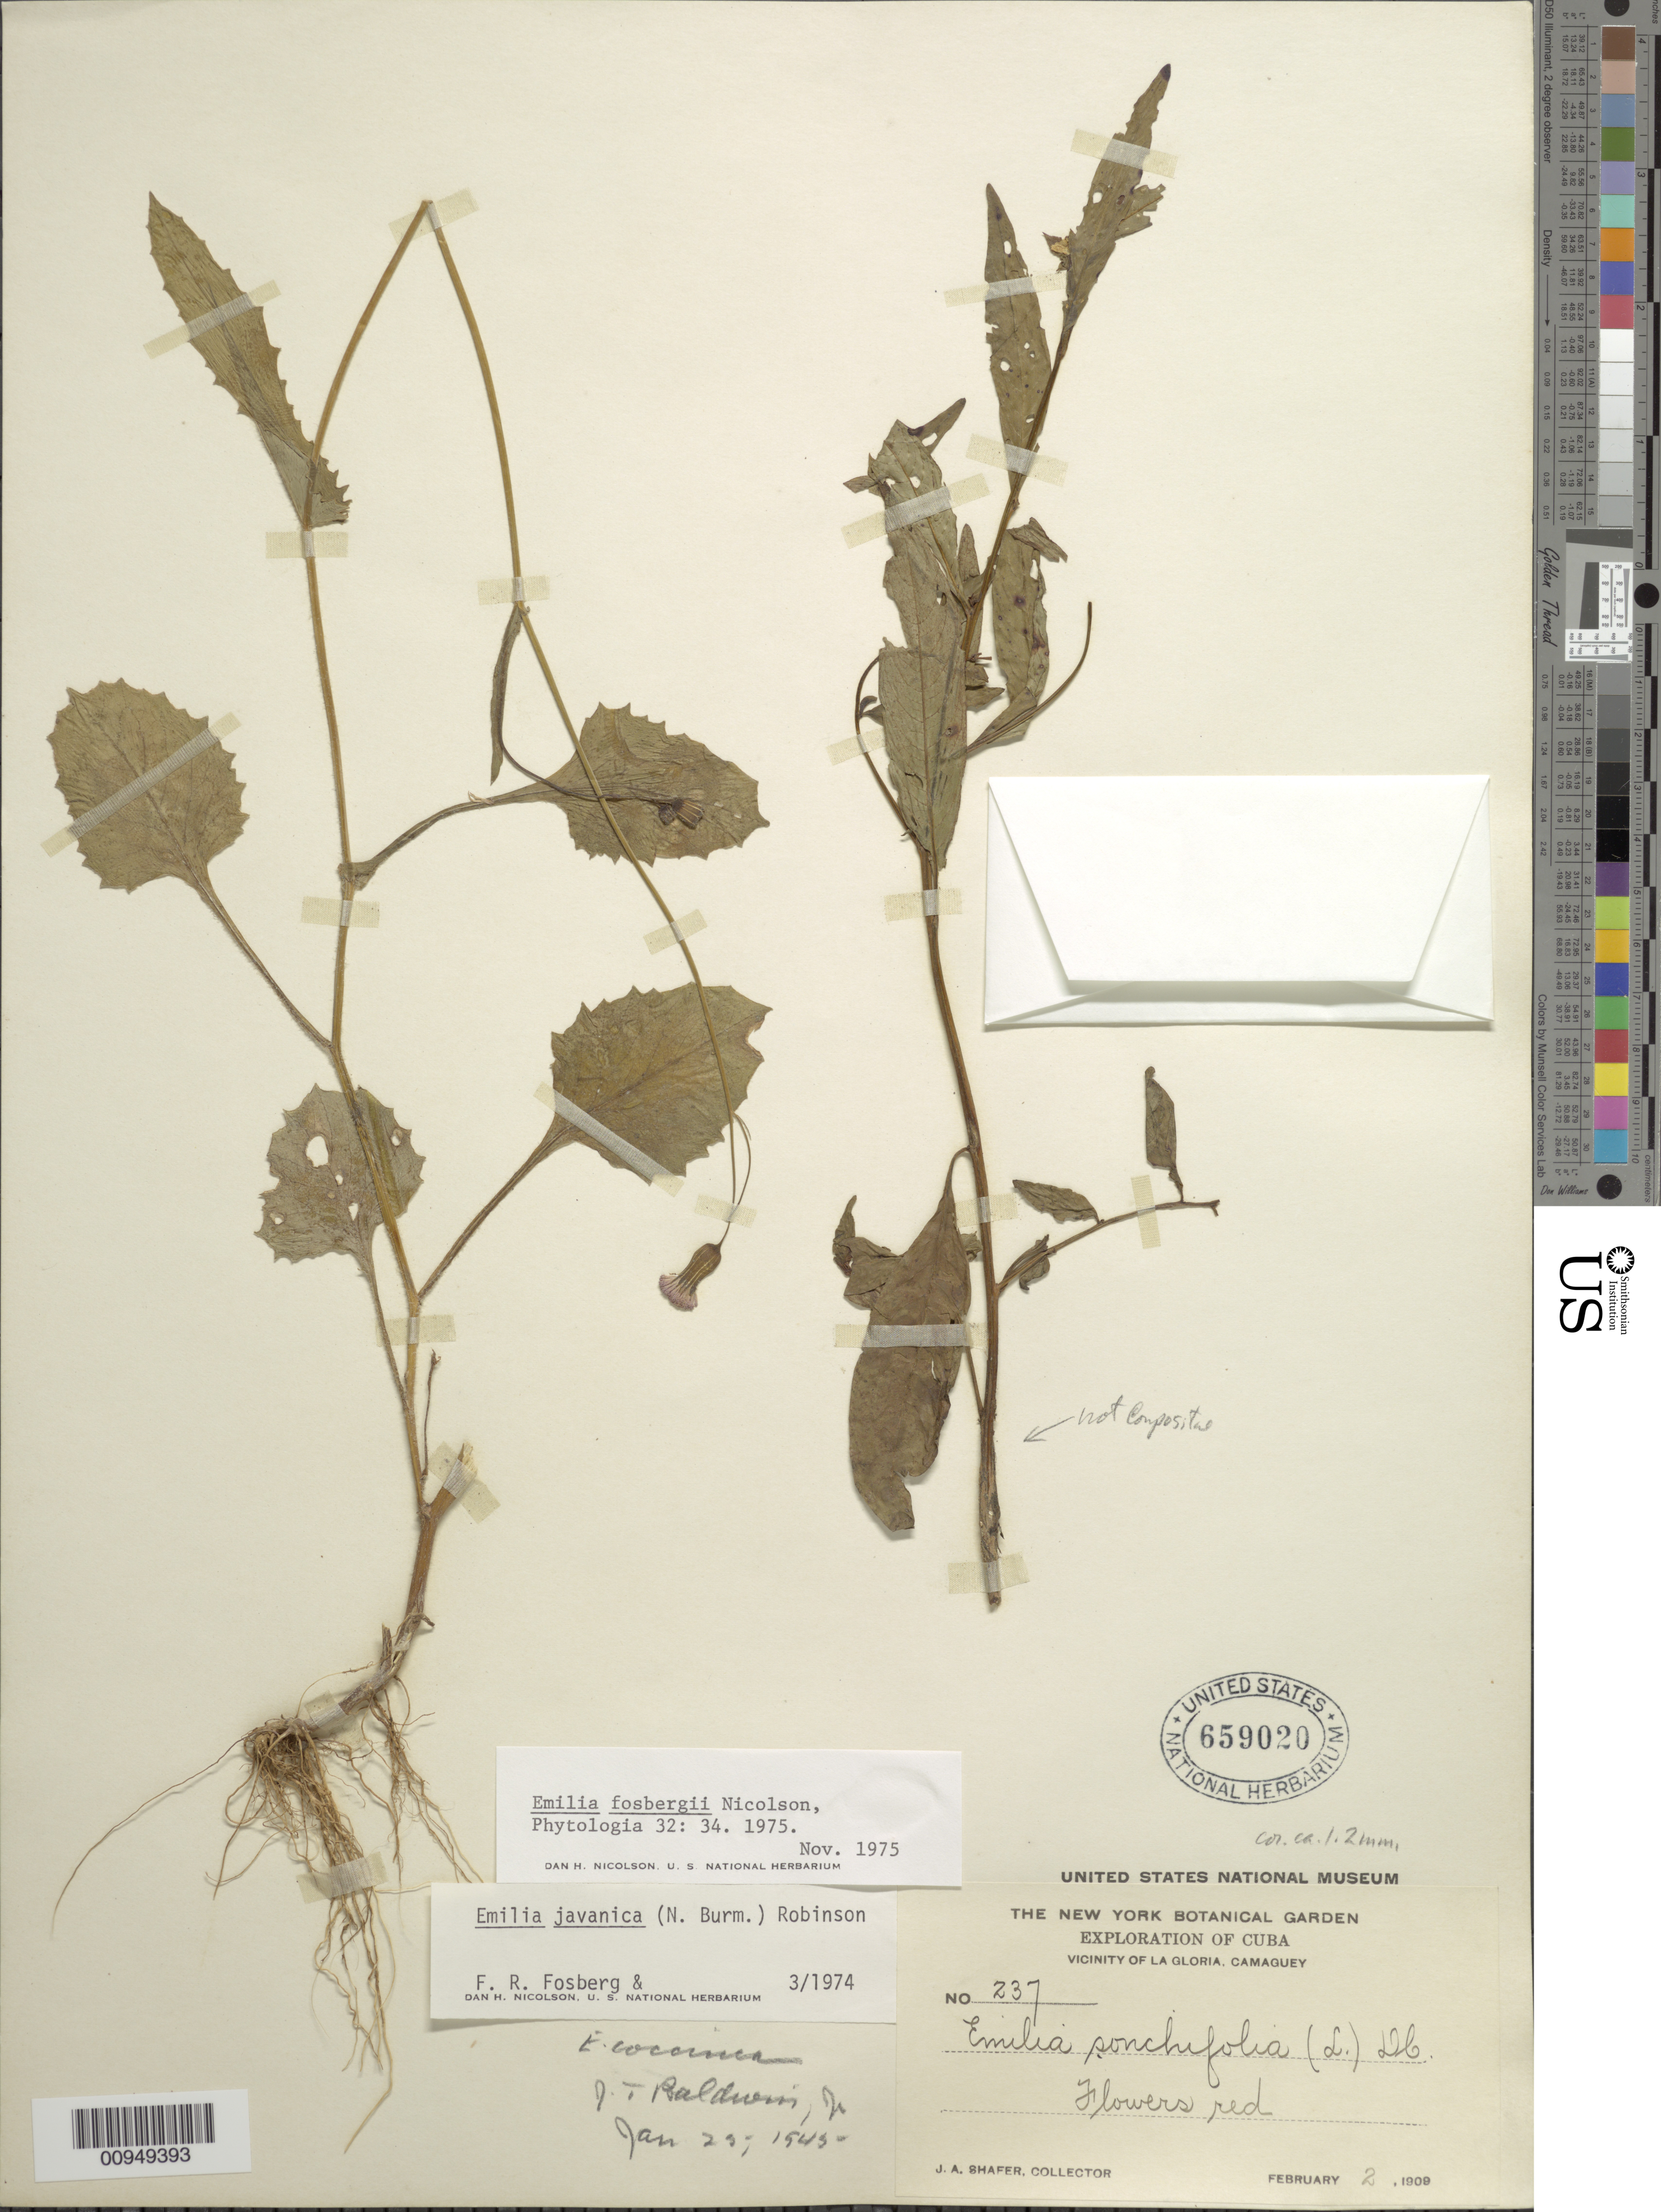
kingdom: Plantae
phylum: Tracheophyta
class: Magnoliopsida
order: Asterales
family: Asteraceae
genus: Emilia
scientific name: Emilia fosbergii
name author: Nicolson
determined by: Nicolson, Dan H.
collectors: J. A. Shafer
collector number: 237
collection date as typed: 02 Feb 1909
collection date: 1909-02-02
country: Cuba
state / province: Camagüey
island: Cuba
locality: Vicinity of La Gloria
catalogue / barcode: US 659020